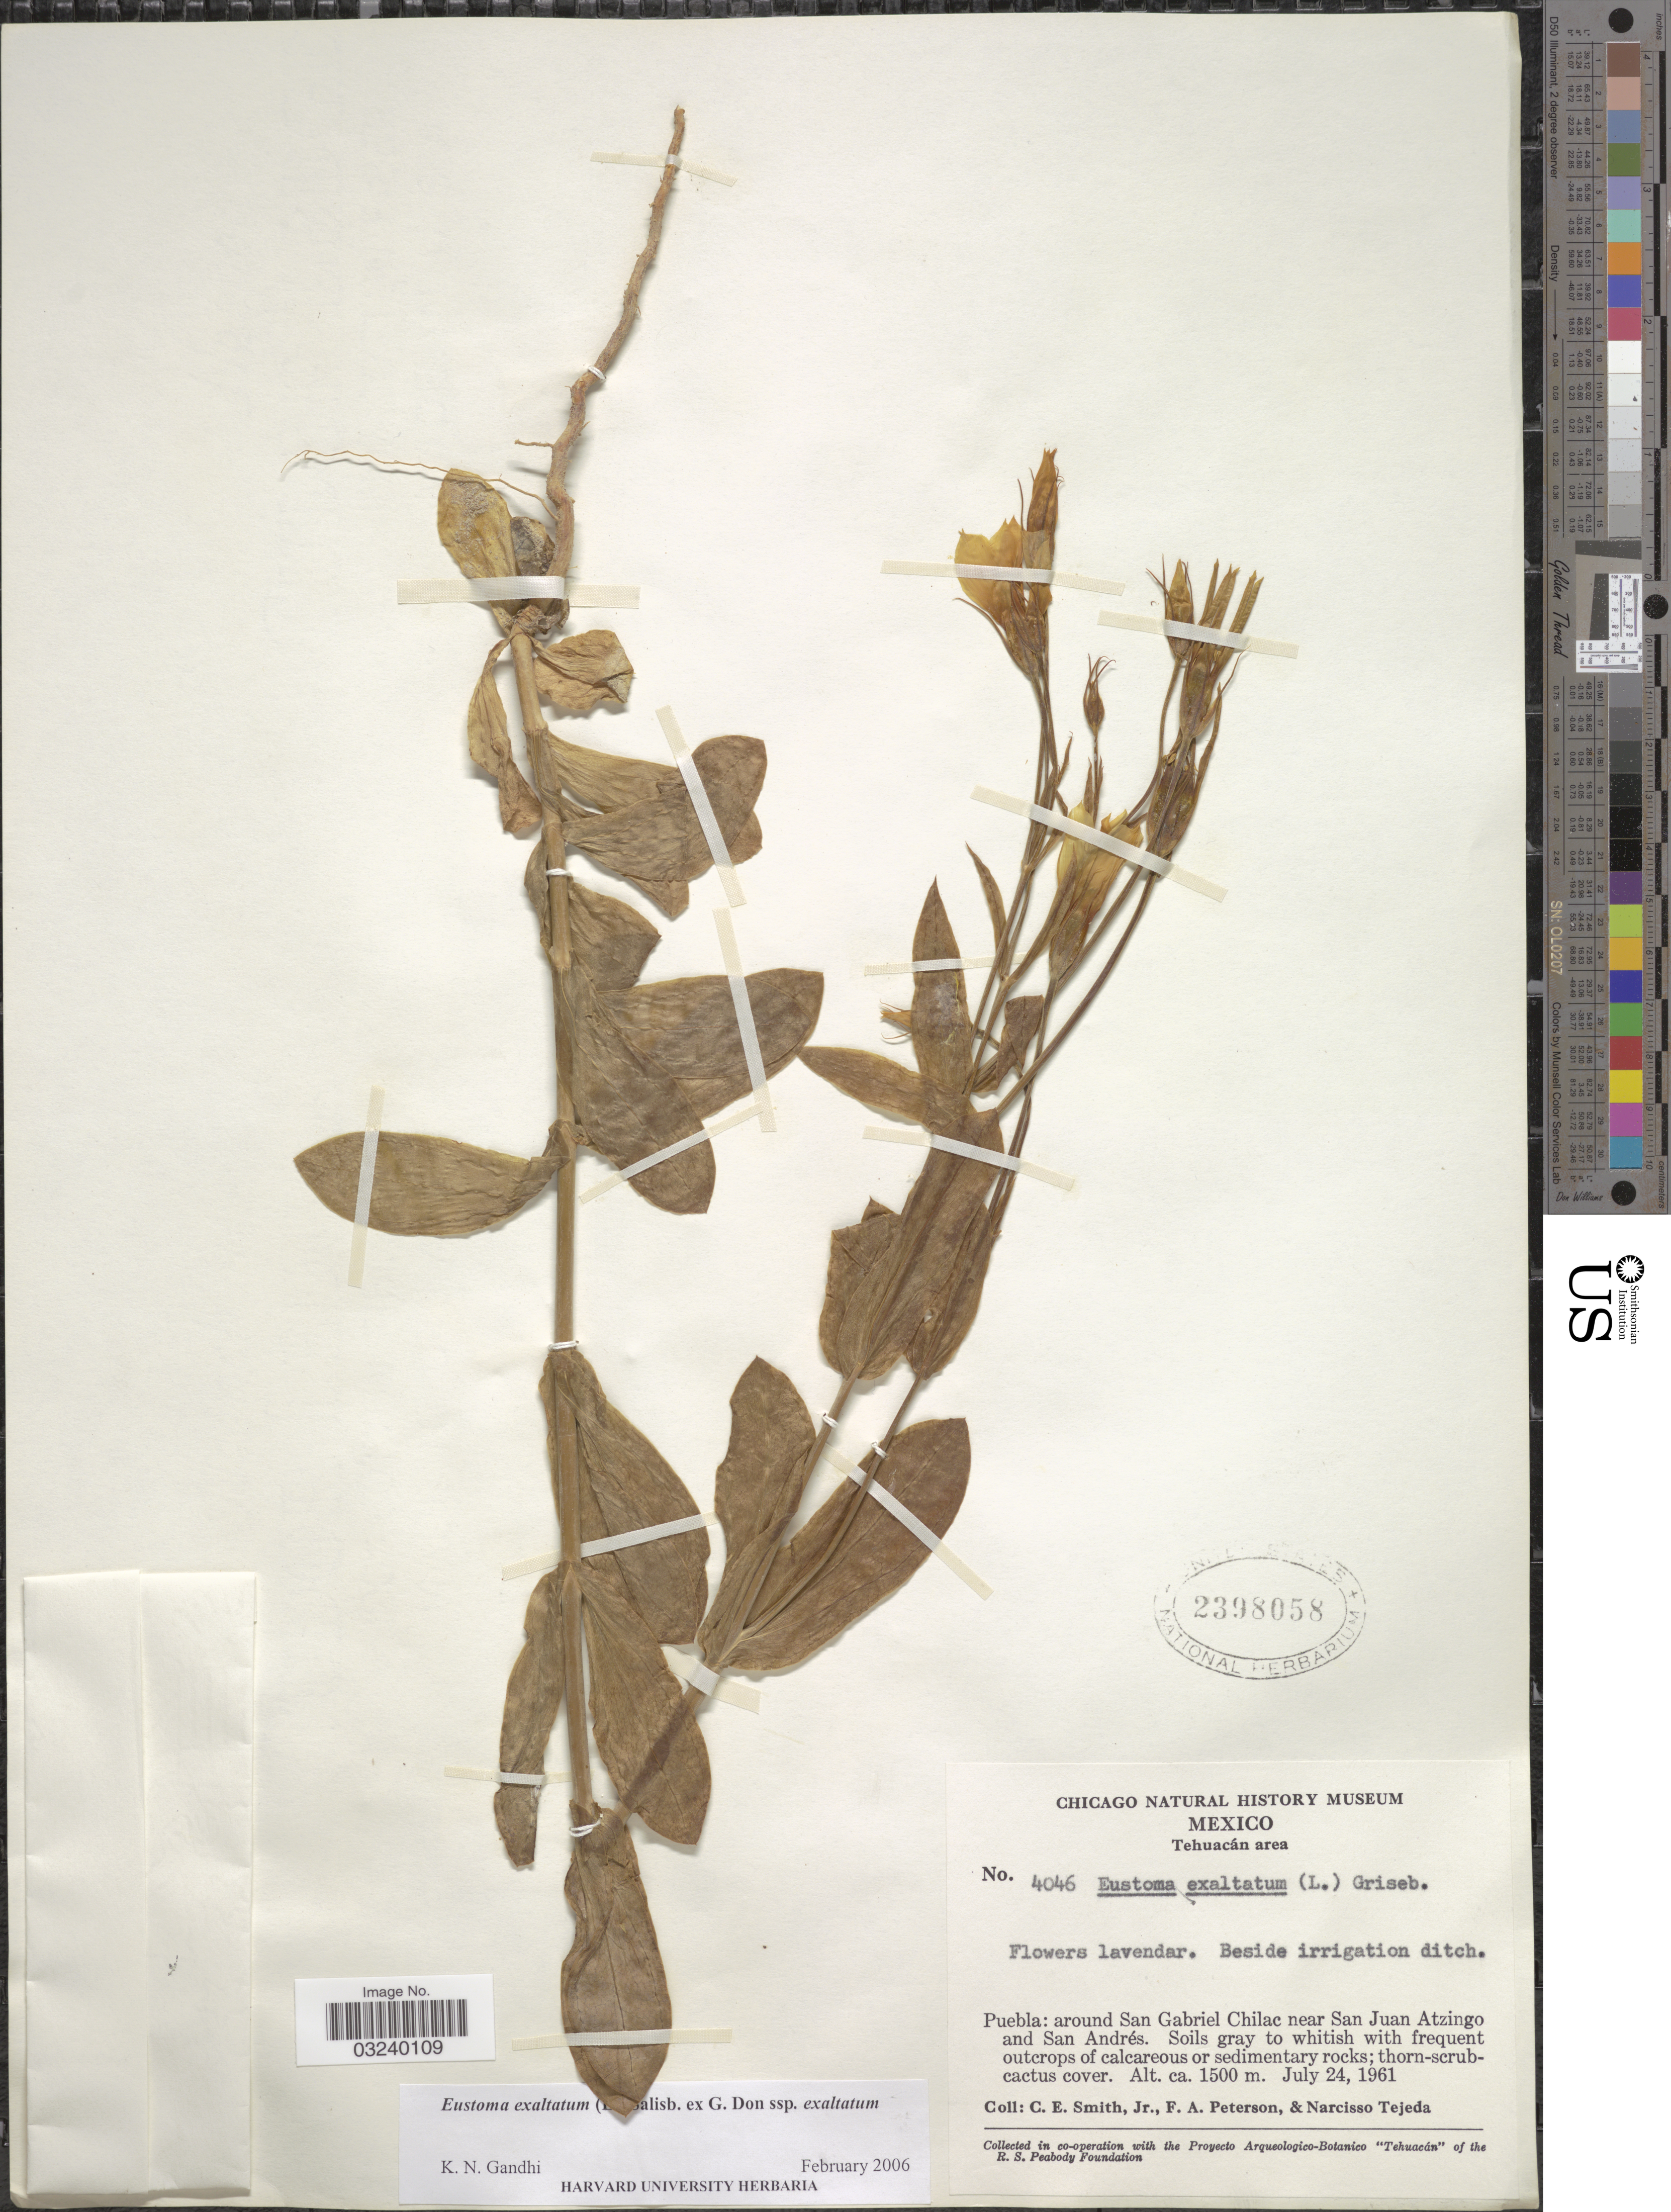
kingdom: Plantae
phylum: Tracheophyta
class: Magnoliopsida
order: Gentianales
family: Gentianaceae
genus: Eustoma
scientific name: Eustoma exaltatum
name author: (L.) Salisb. ex Don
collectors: C. E. Smith Jr., F. A. Peterson & N. Tejeda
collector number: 4046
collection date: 1961-07-24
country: Mexico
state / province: Puebla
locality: Tehuacán area, around San Gabriel Chilac near San Juan Atzingo and San Andrés.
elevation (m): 1500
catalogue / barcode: US 2398058